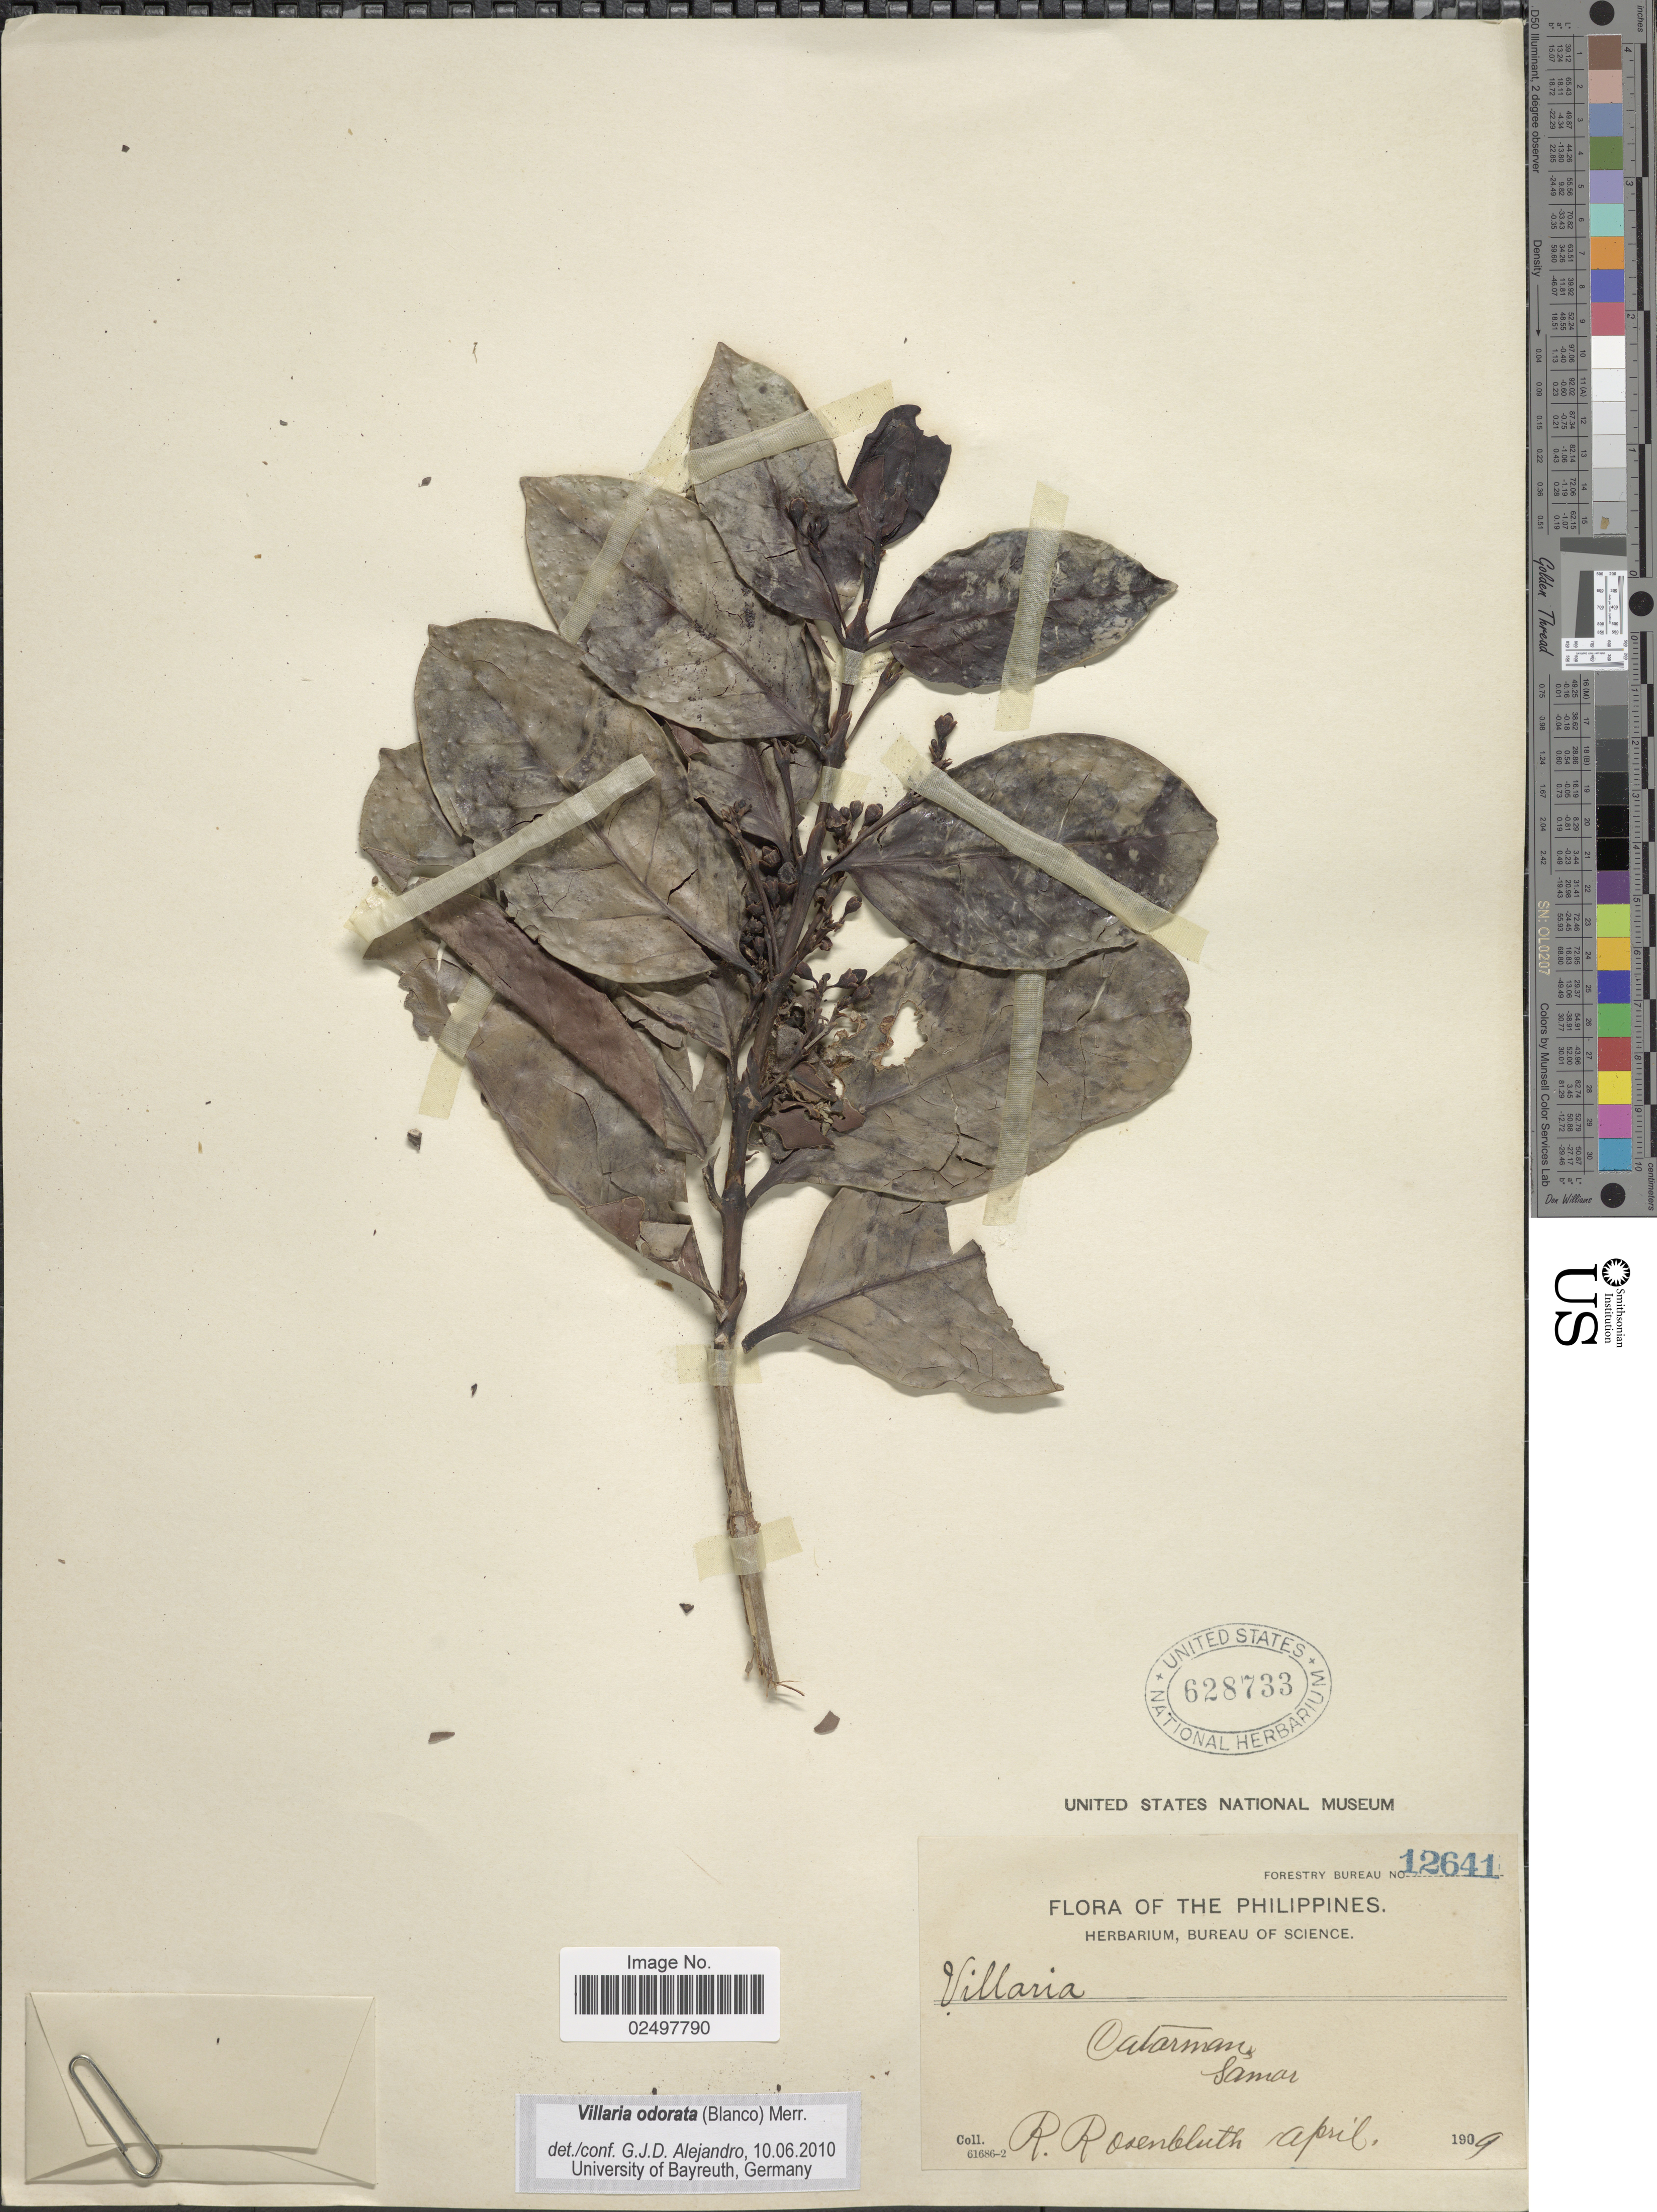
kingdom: Plantae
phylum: Tracheophyta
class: Magnoliopsida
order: Gentianales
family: Rubiaceae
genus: Villaria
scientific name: Villaria odorata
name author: (Blanco) Merr.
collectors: R. Rosenbluth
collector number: Forestry Bureau 12641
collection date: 1909-04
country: Philippines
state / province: Eastern Visayas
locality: Catarman, Samar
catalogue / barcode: US 628733